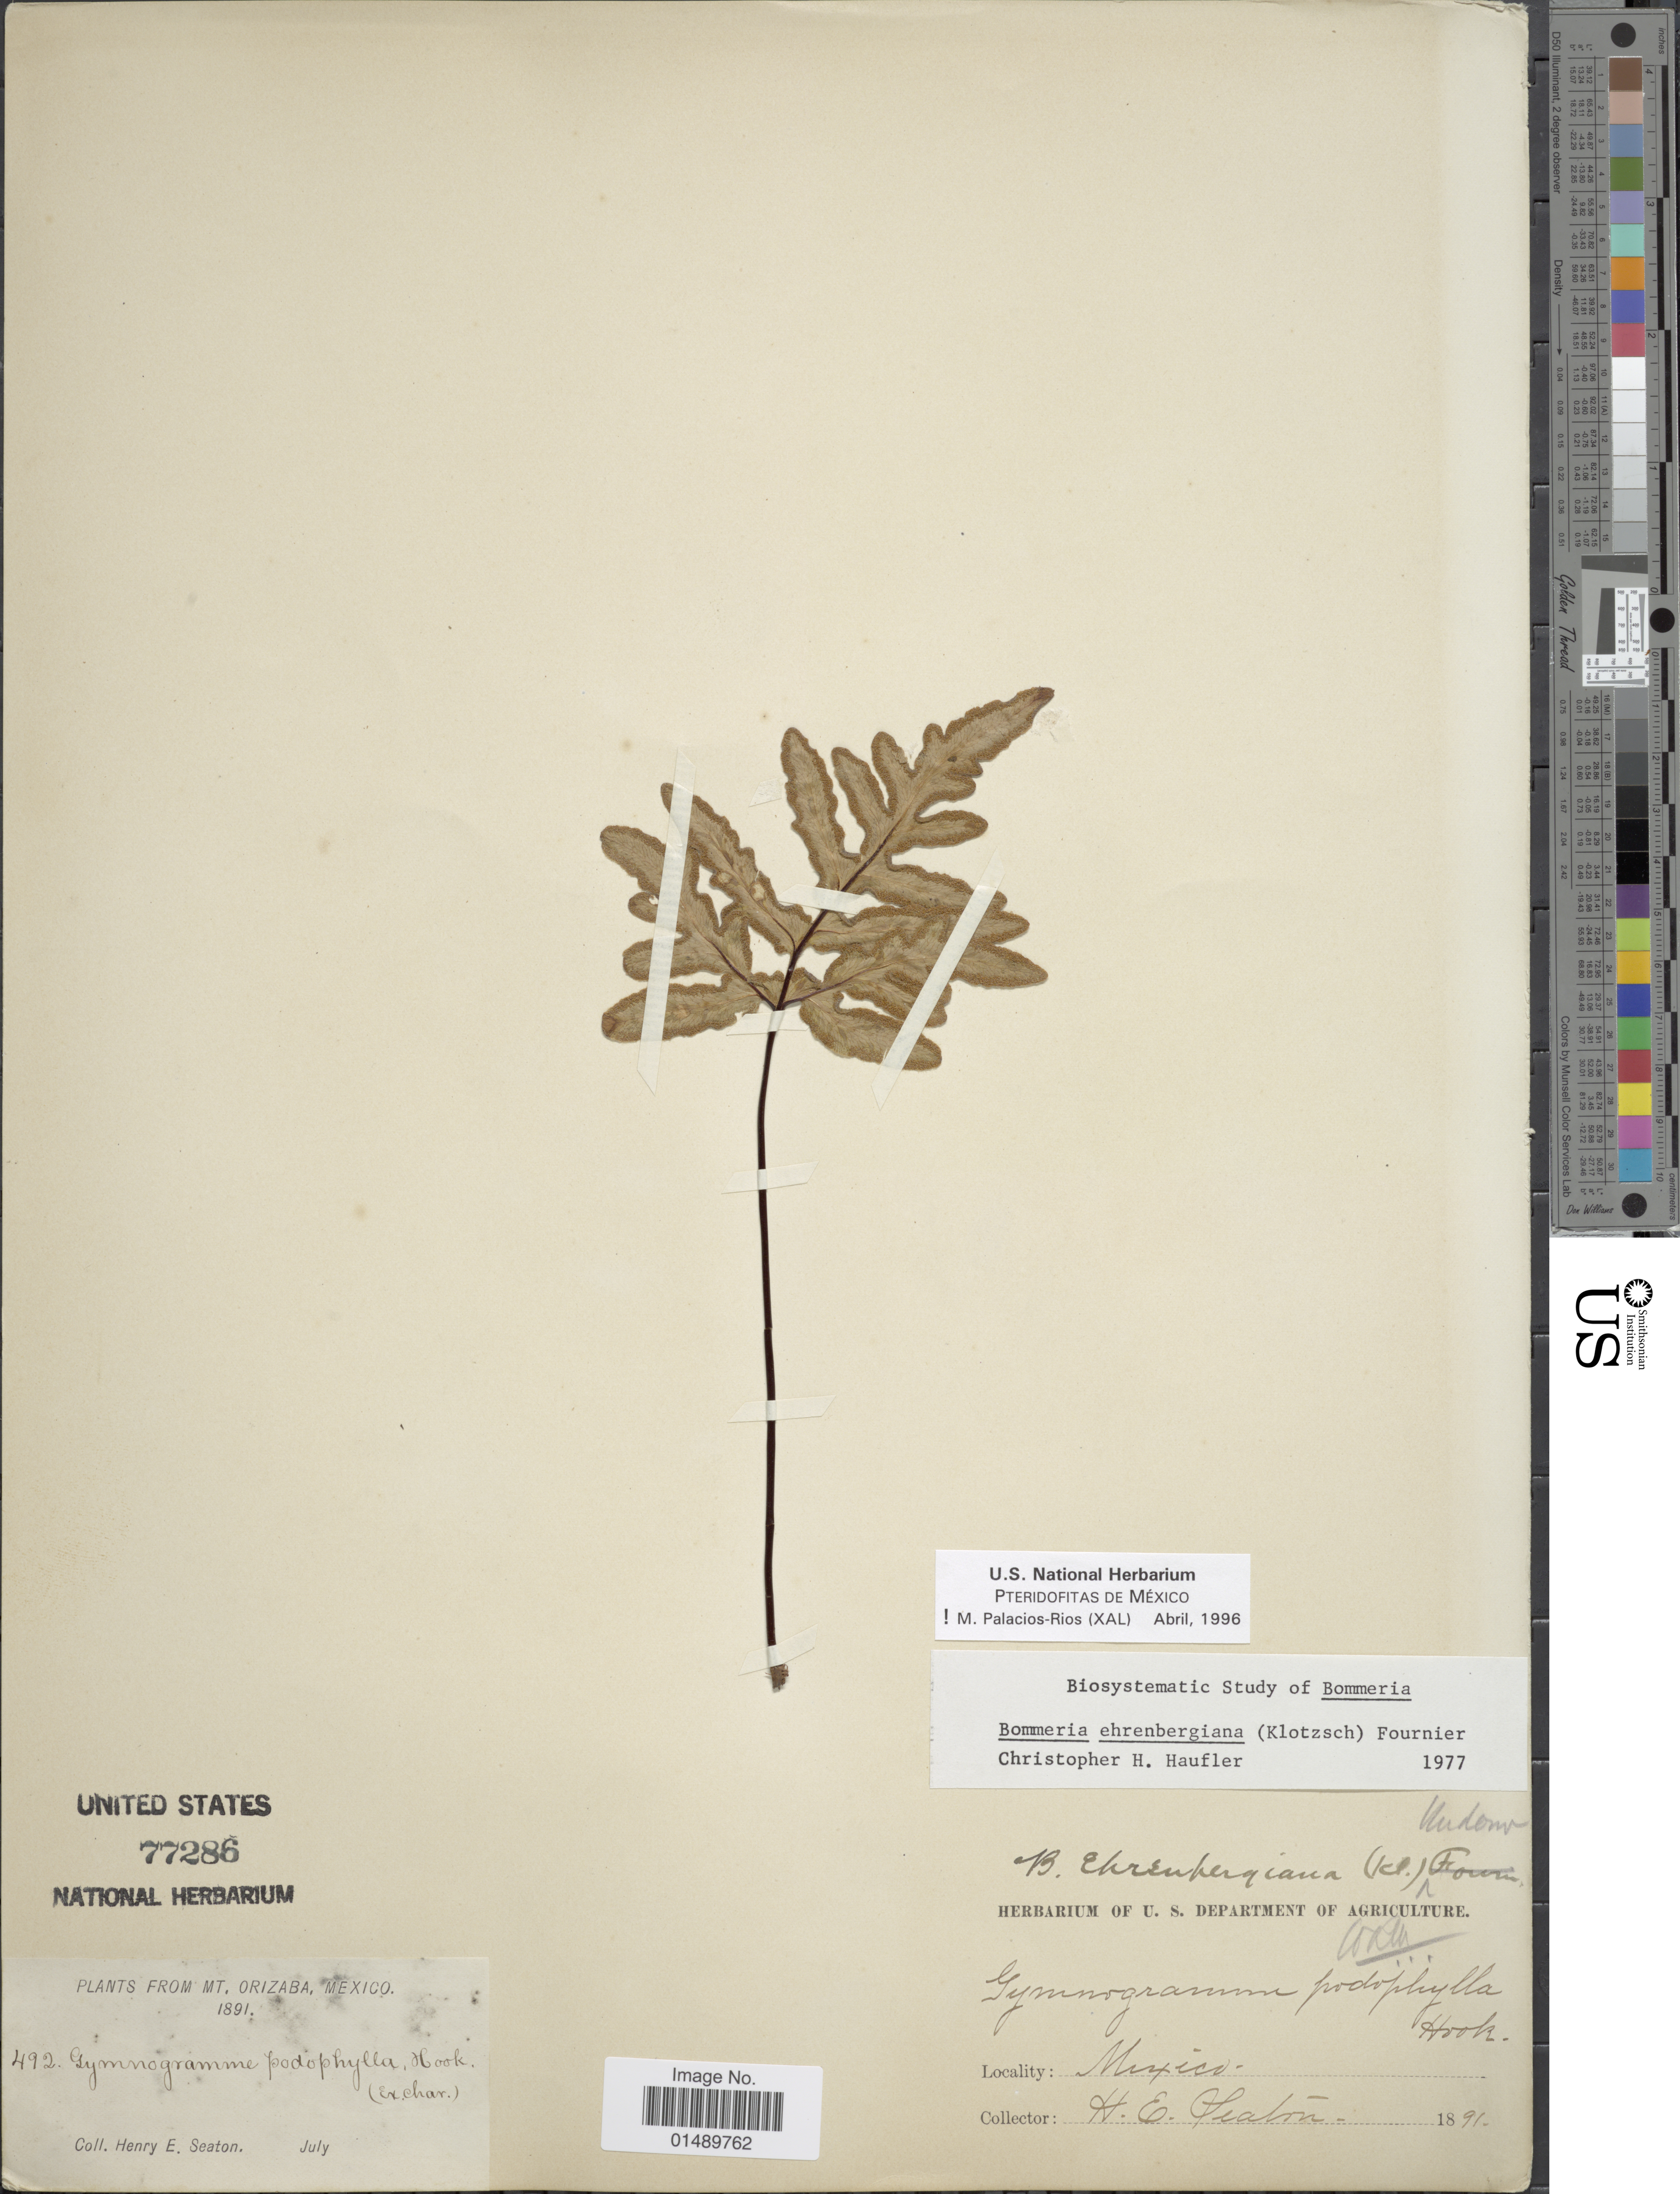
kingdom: Plantae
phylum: Tracheophyta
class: Polypodiopsida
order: Polypodiales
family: Pteridaceae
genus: Bommeria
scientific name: Bommeria ehrenbergiana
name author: (Klotzsch) Underw.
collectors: H. Seaton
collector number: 492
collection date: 1891-07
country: Mexico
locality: Mexico, Mt. Orizaba.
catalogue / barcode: US 77286